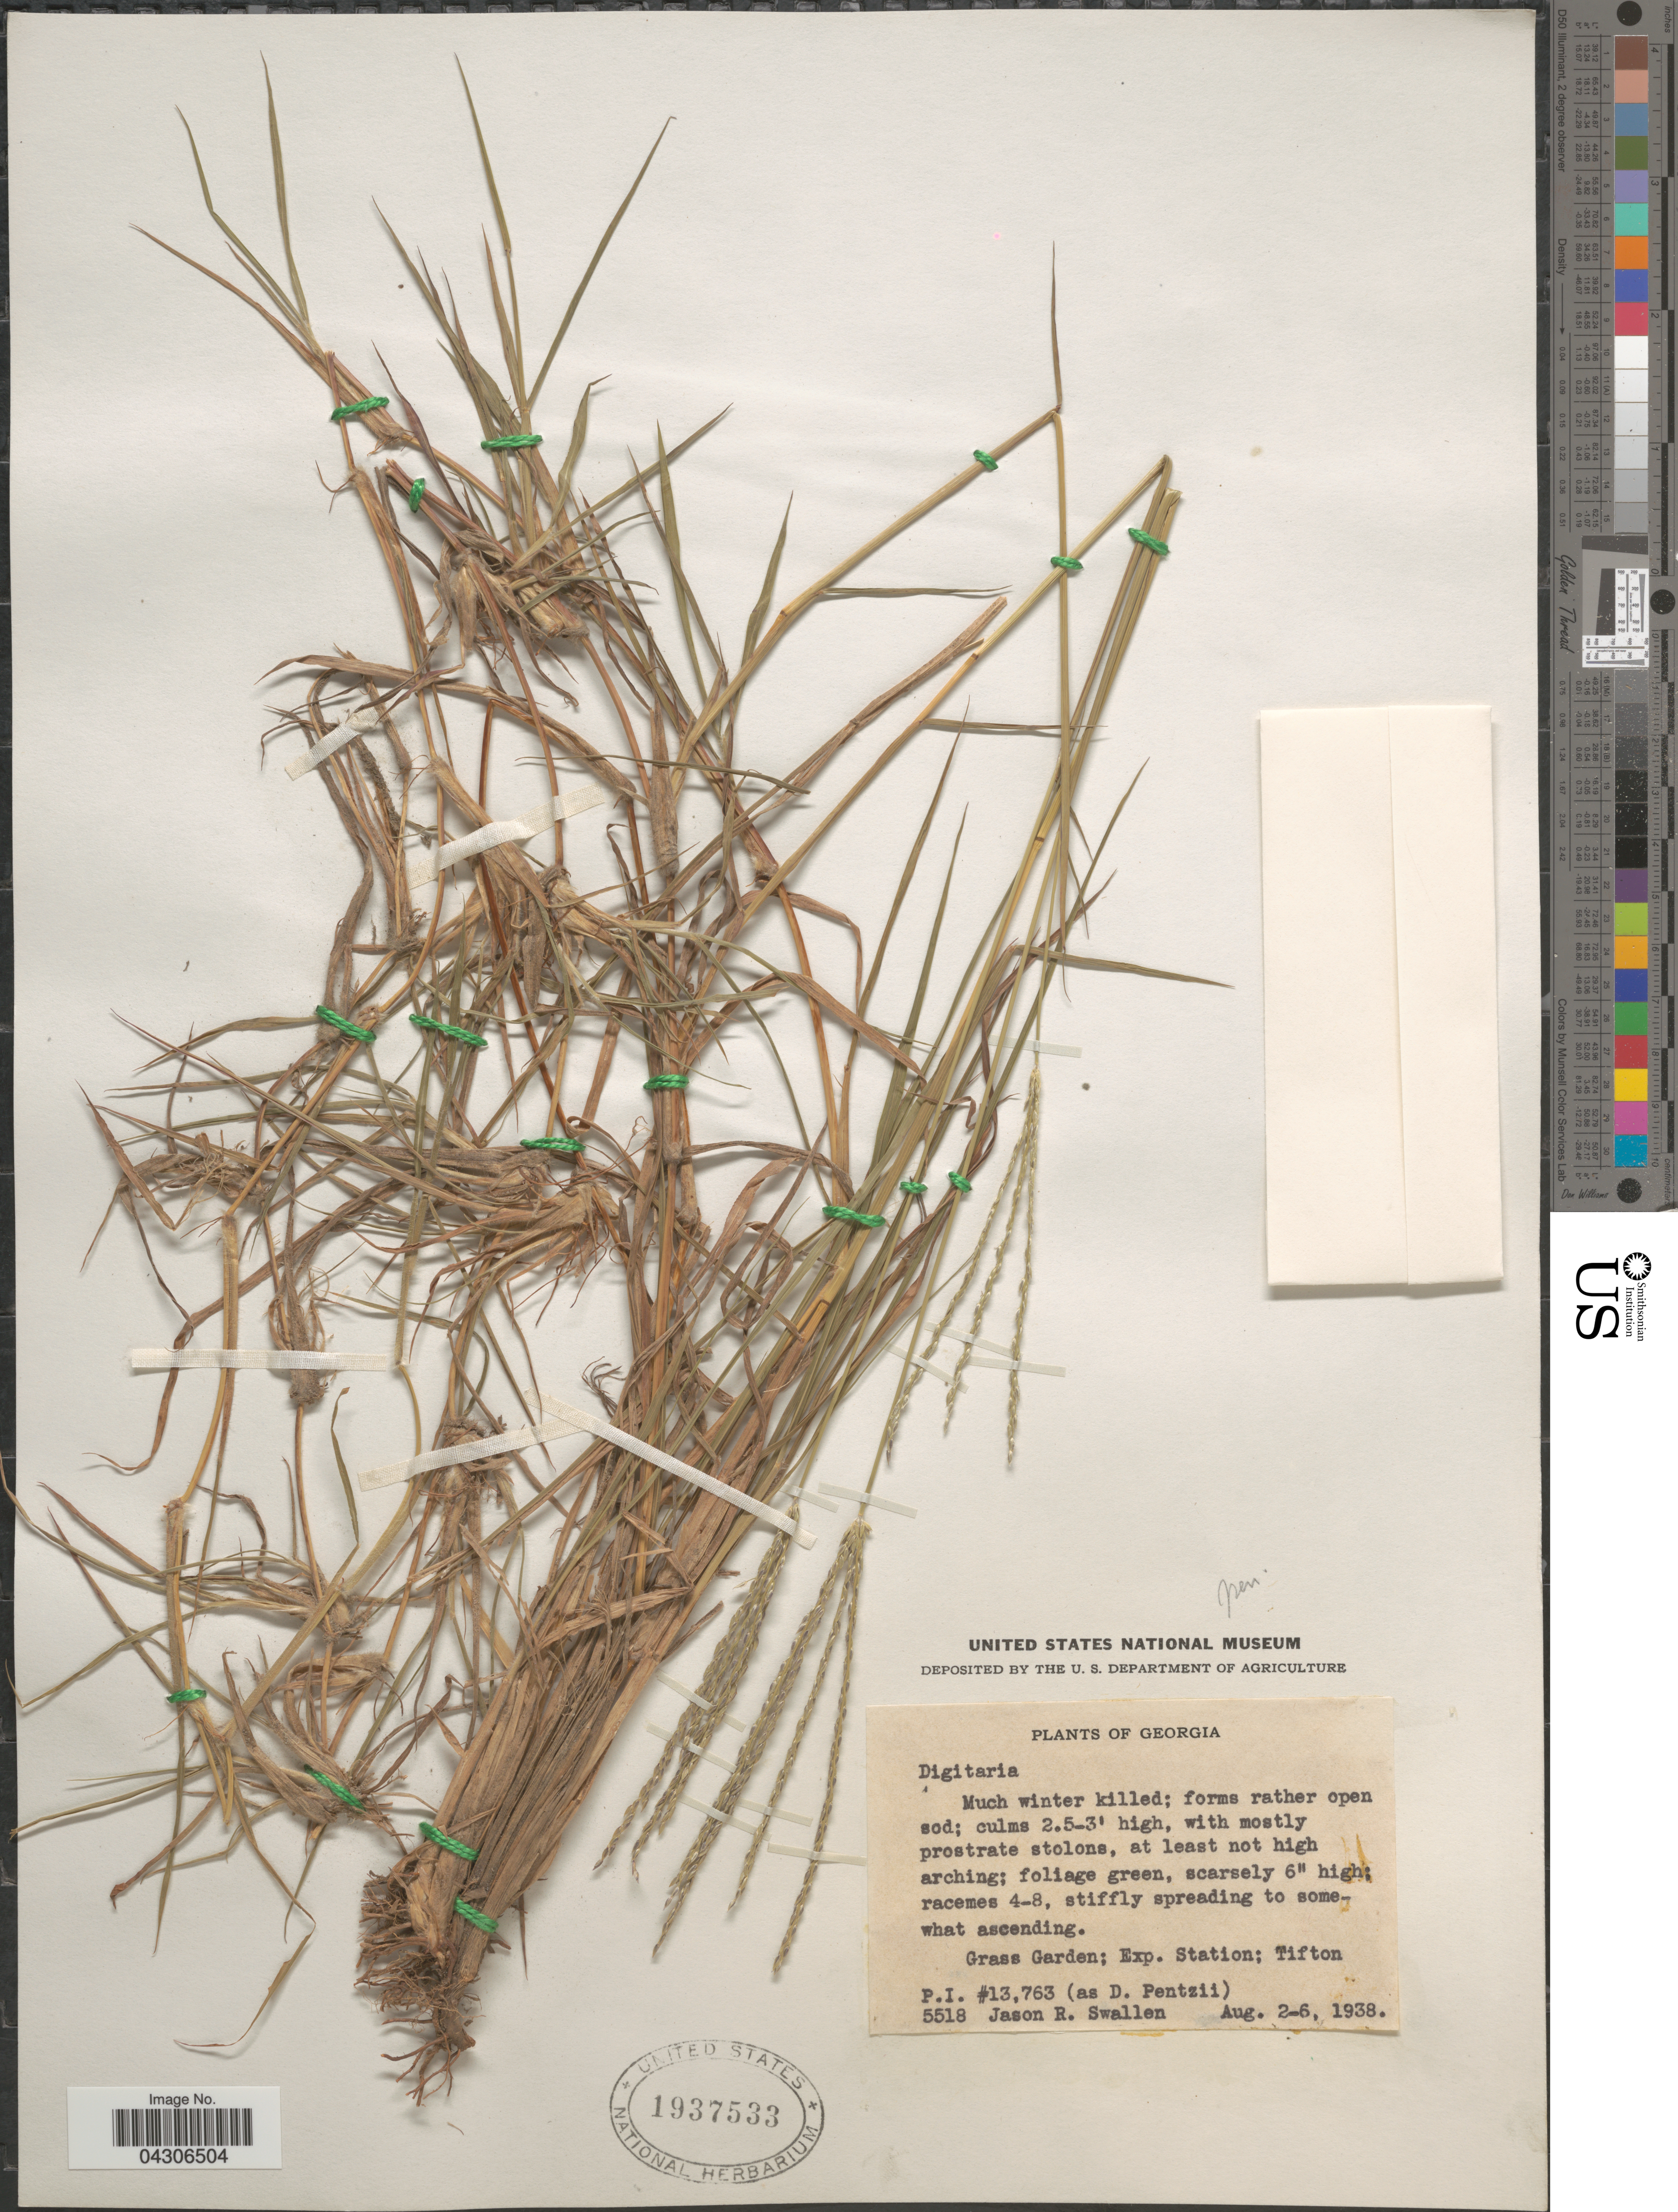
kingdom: Plantae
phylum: Tracheophyta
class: Liliopsida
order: Poales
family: Poaceae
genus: Digitaria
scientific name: Digitaria sp.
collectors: J. R. Swallen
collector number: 5518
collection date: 1938-08-02/1938-08-06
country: United States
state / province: Georgia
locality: Grass Garden; Exp. Station; Tifton.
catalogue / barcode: US 1937533